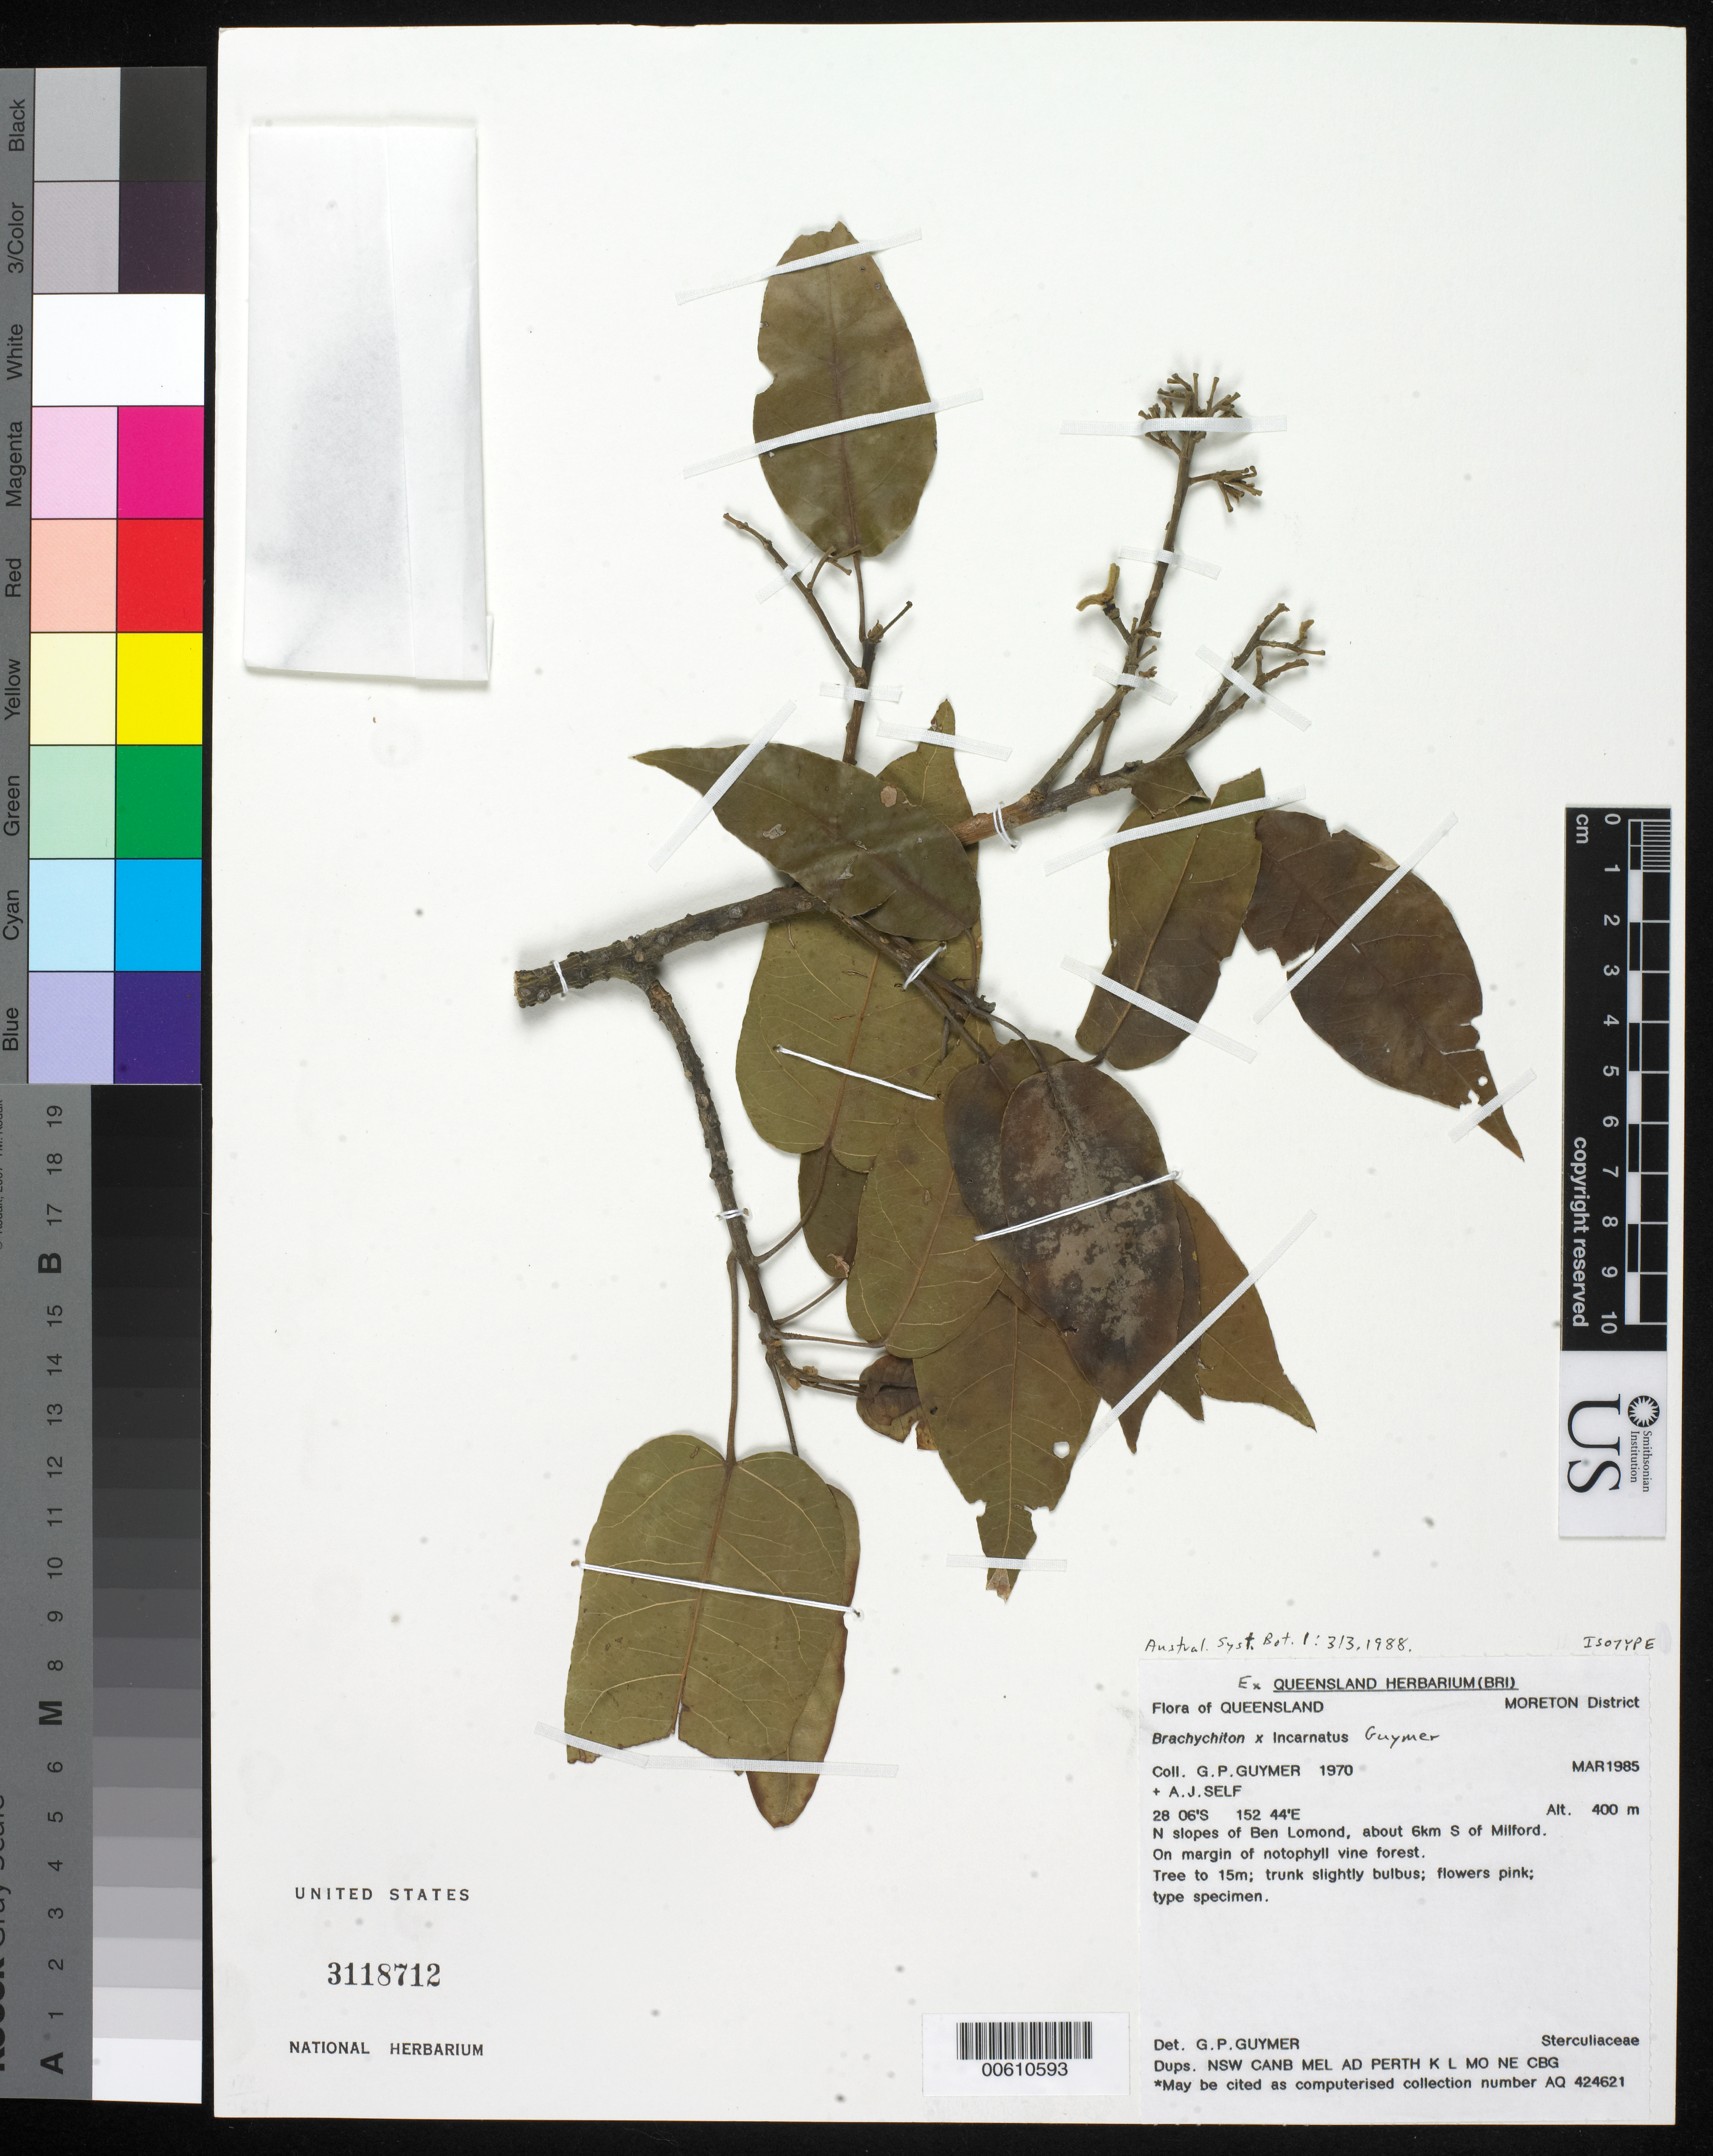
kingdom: Plantae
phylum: Tracheophyta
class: Magnoliopsida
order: Malvales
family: Malvaceae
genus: Brachychiton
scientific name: Brachychiton x incarnatus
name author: Guymer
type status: Isotype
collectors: G. P. Guymer & A. Self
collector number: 1970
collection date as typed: Mar 1985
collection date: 1985-03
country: Australia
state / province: Queensland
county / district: Moreton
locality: N slopes of Ben Lomond, about 6 km S of Milford.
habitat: On margin of notophyll vine forest.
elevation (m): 400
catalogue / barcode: US 3118712